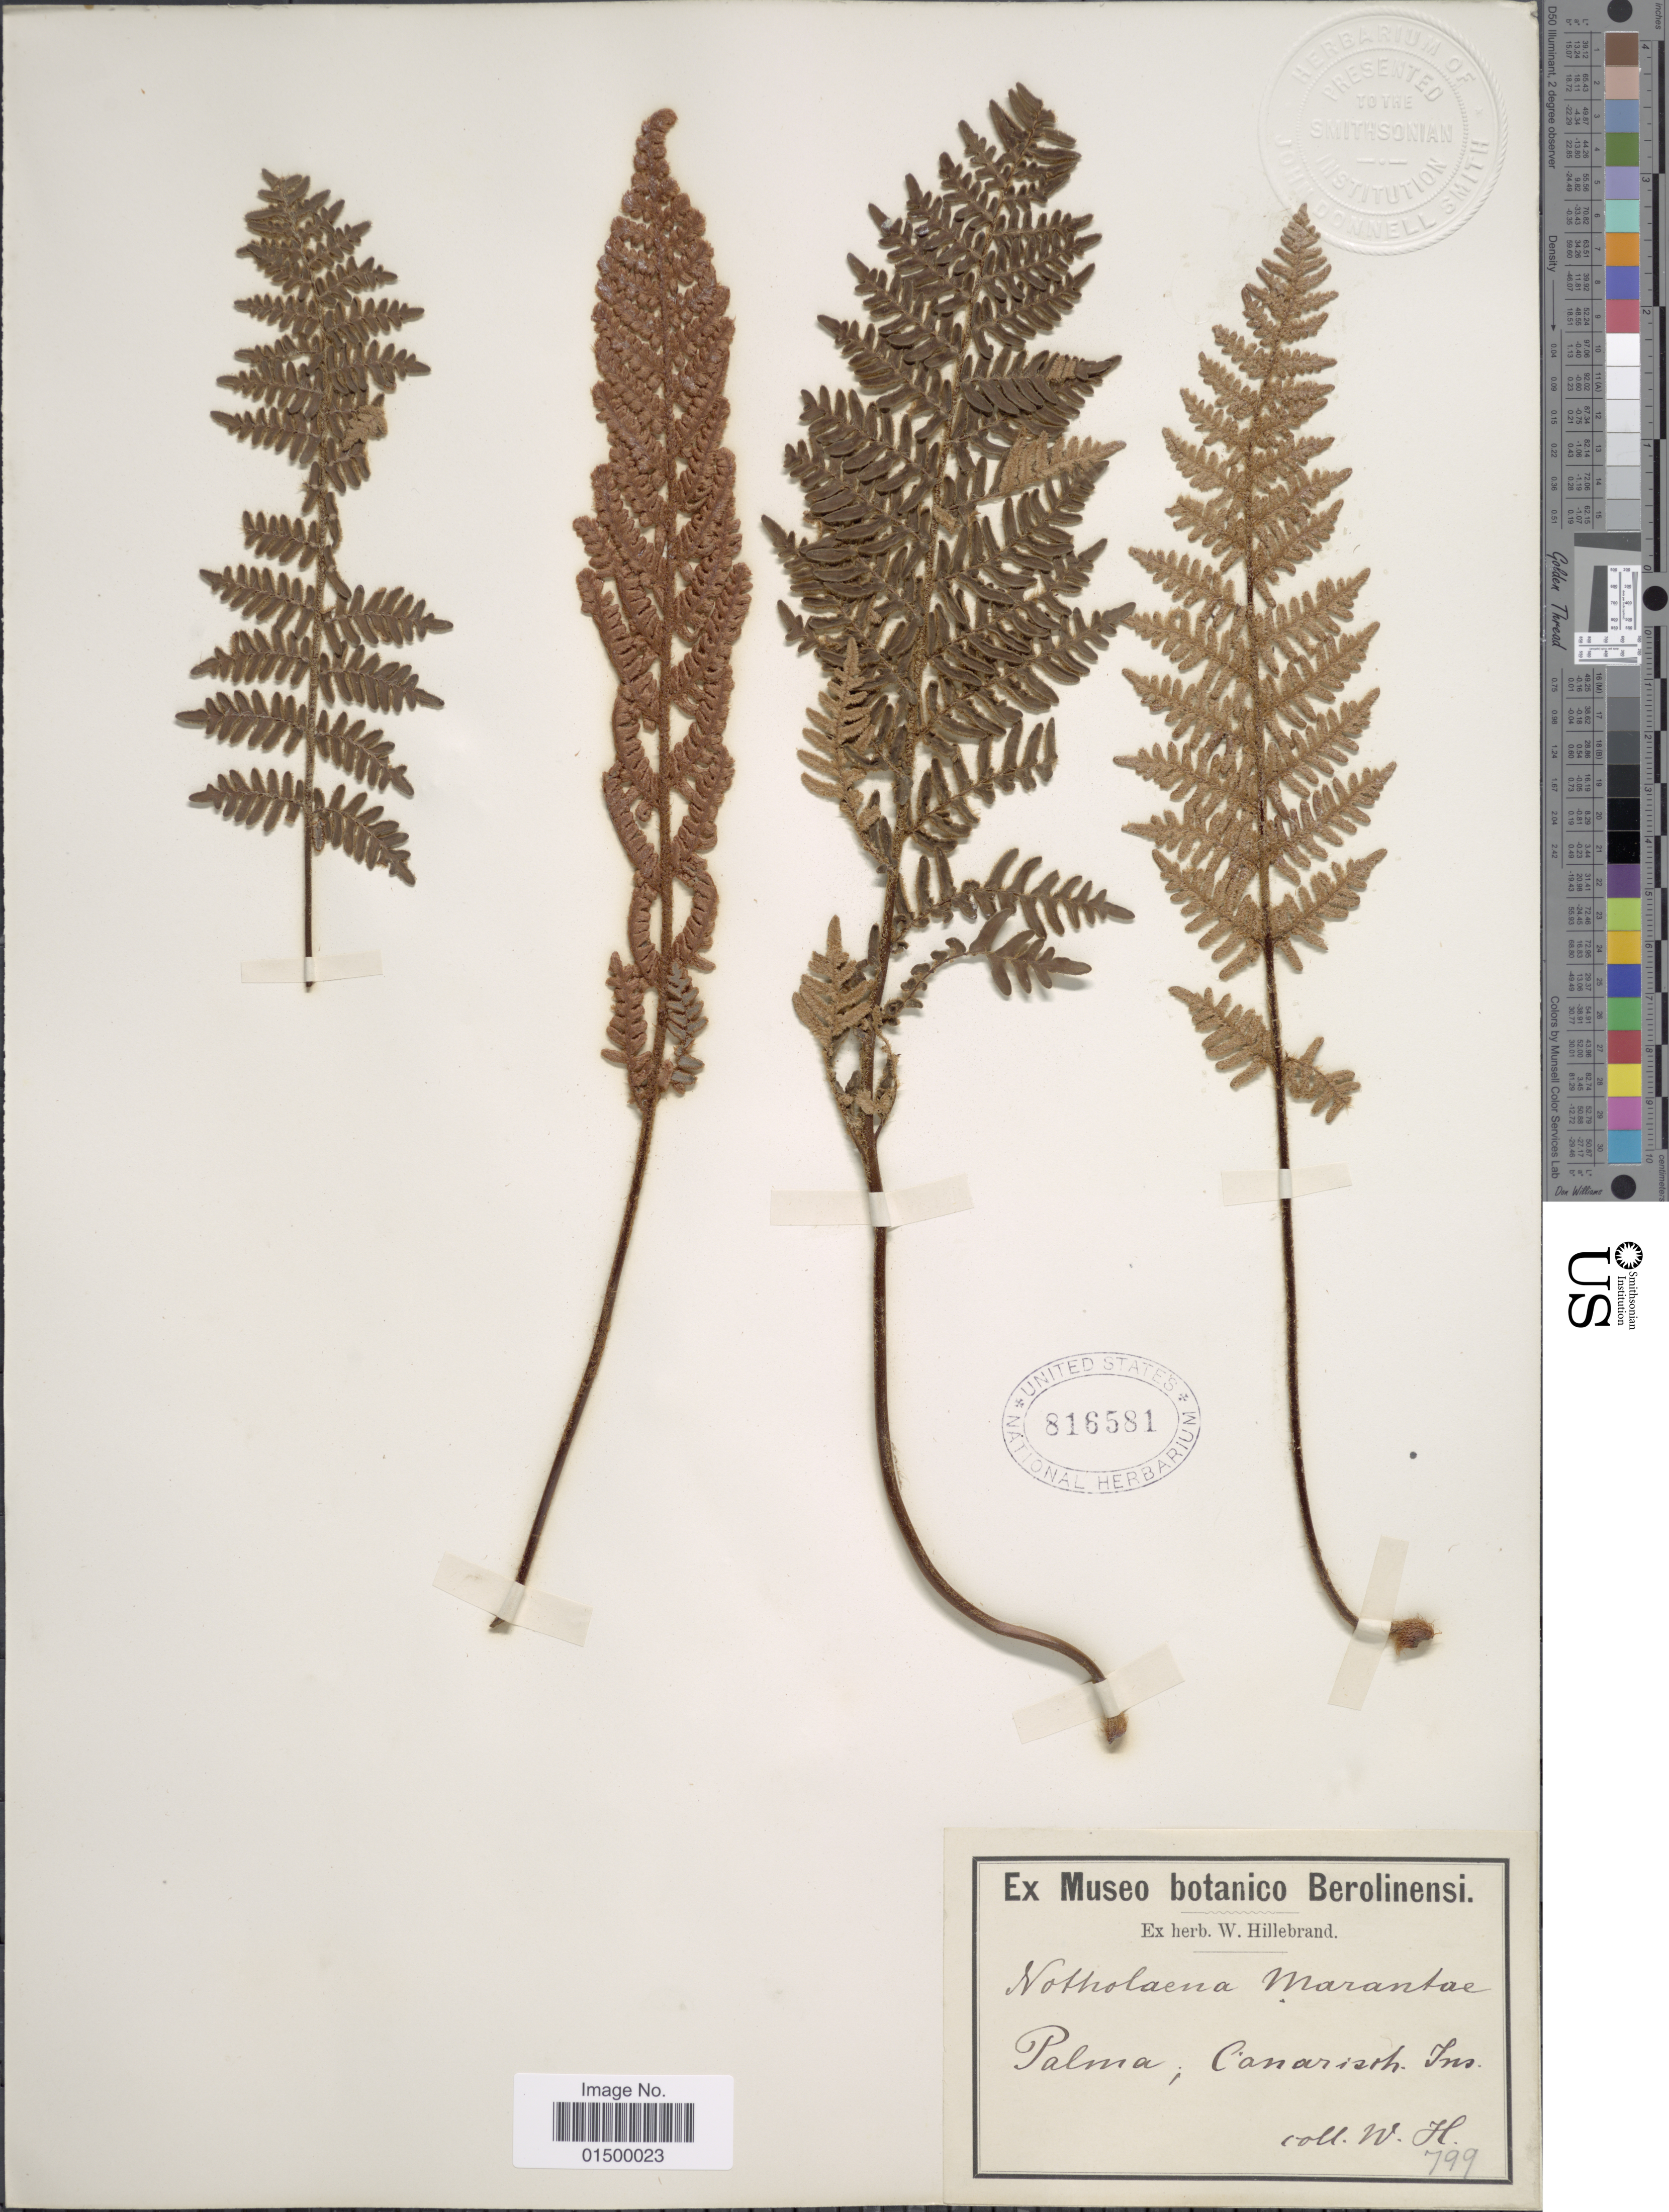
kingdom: Plantae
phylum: Tracheophyta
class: Polypodiopsida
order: Polypodiales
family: Pteridaceae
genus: Cheilanthes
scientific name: Cheilanthes marantae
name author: Domin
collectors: W. Hillebrand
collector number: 799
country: Spain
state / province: Canarias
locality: Palma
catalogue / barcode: US 816581